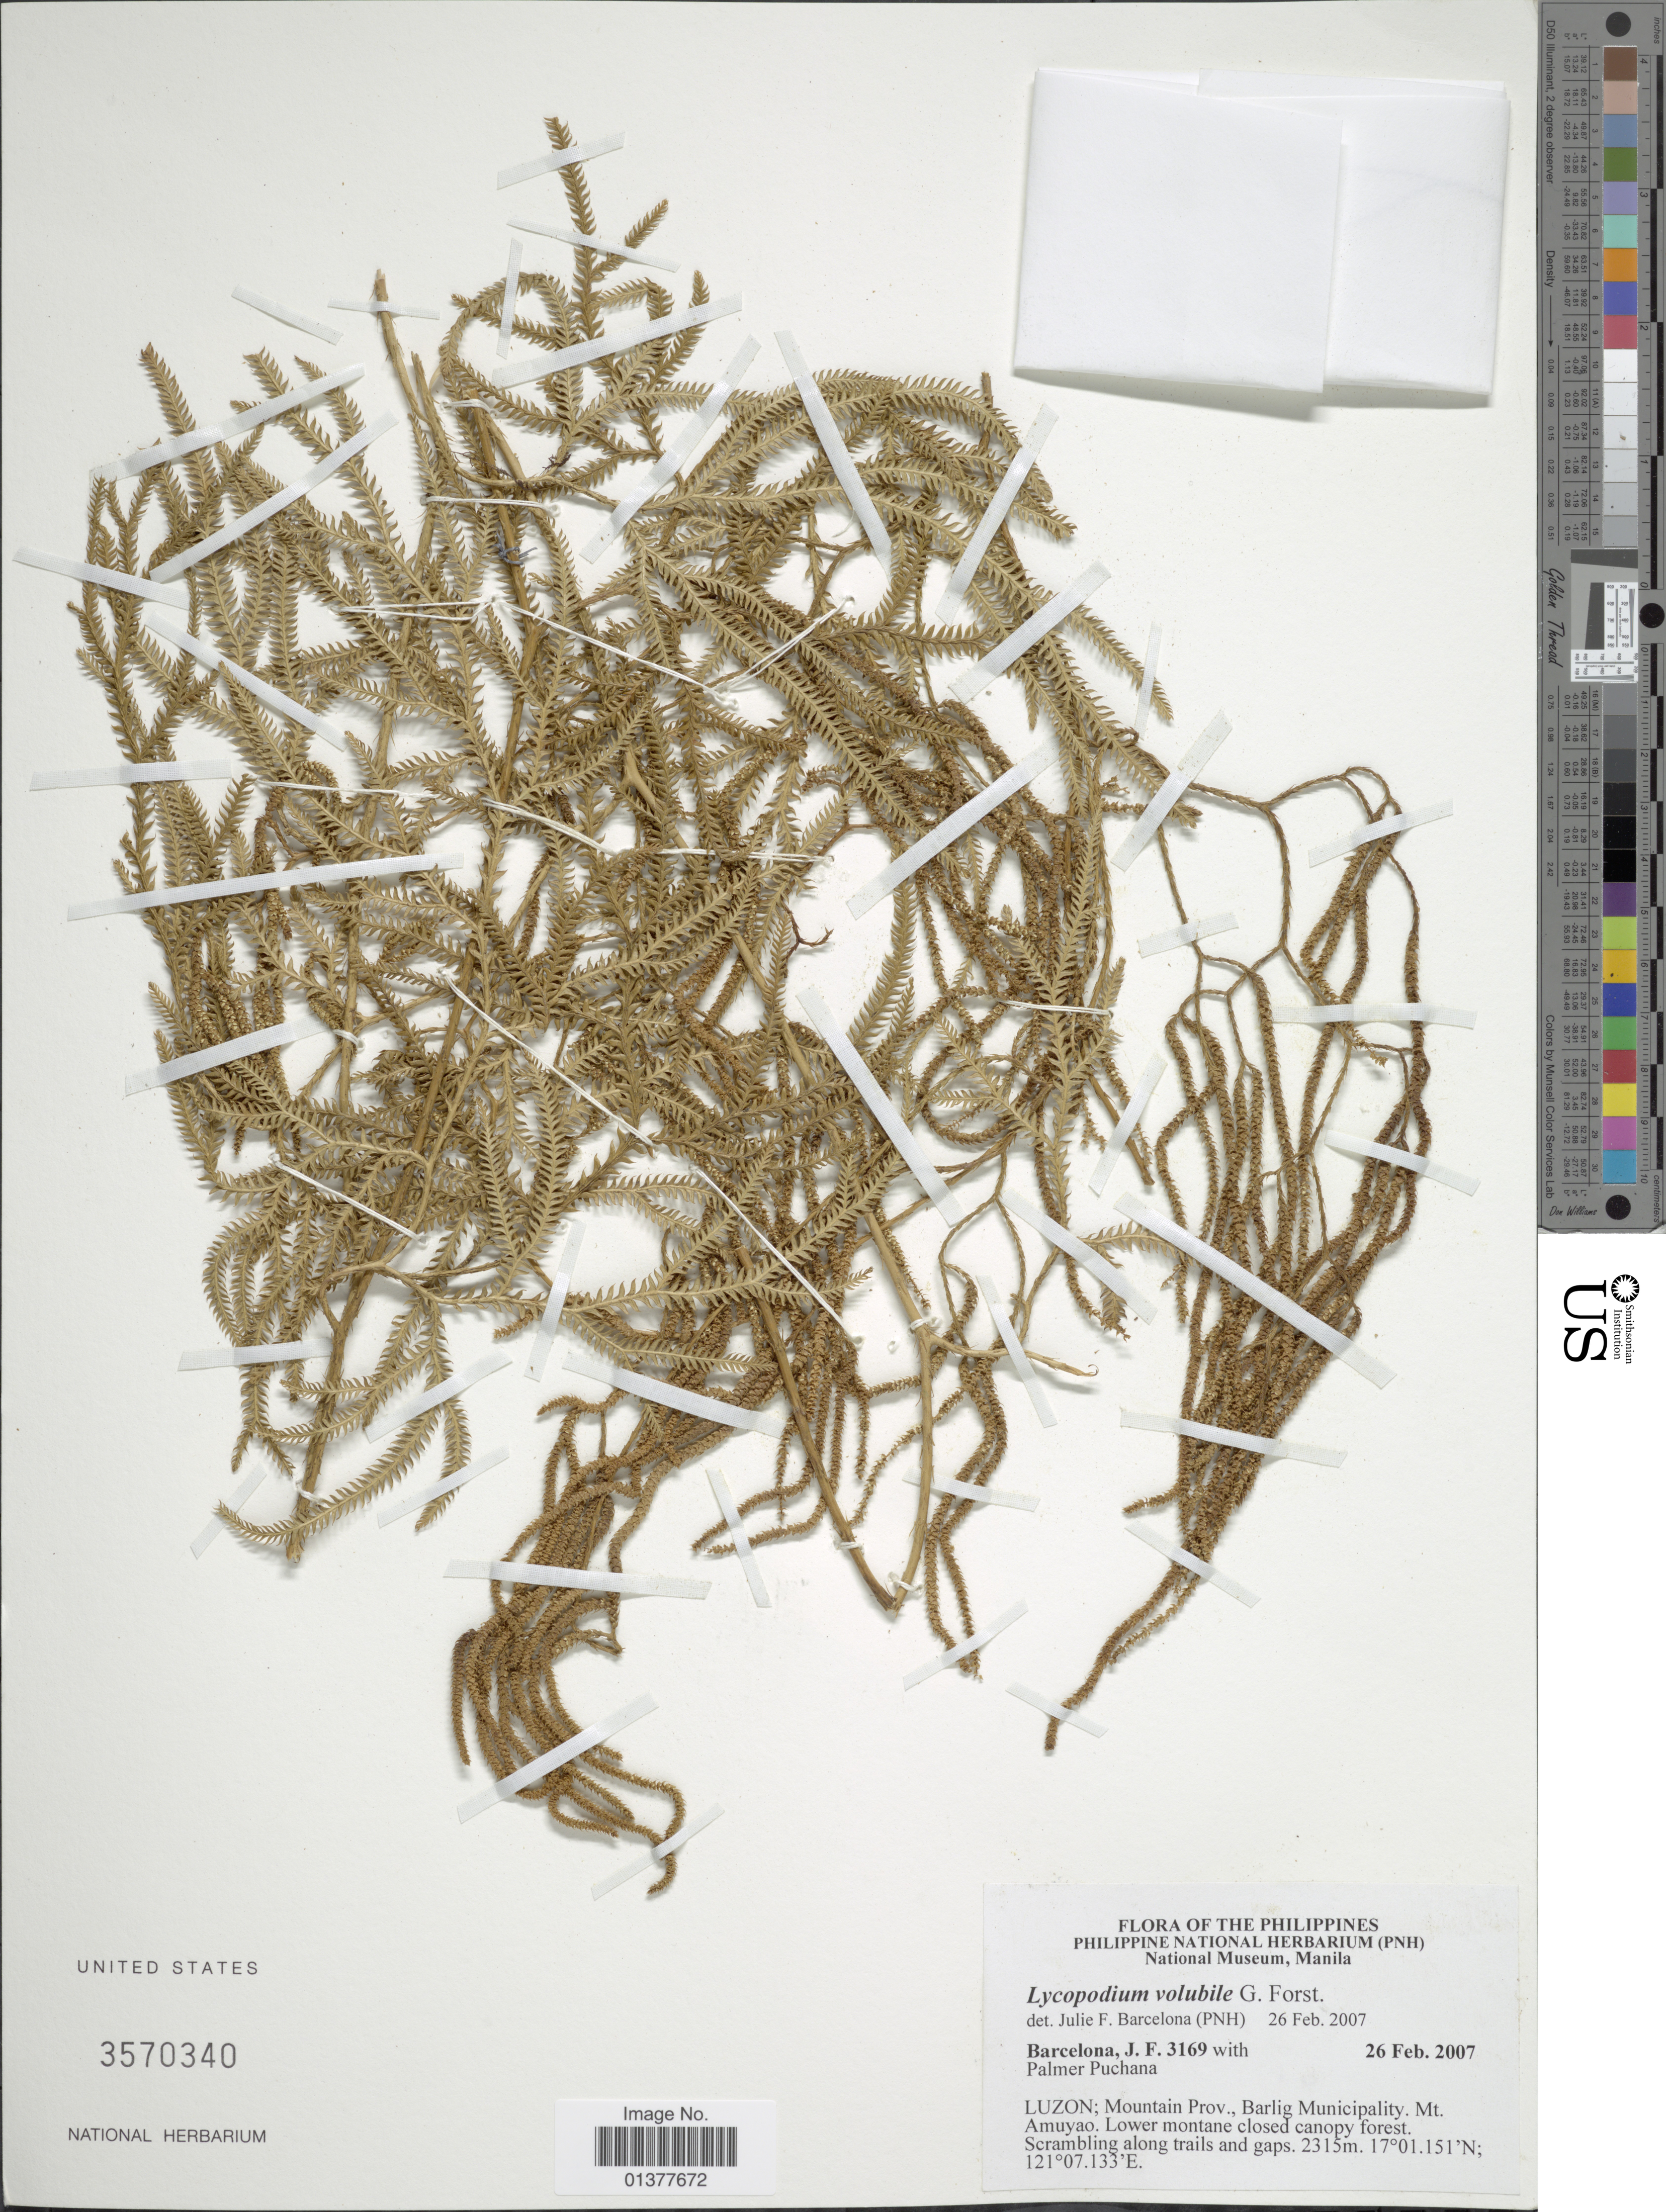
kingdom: Plantae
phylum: Tracheophyta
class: Lycopodiopsida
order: Lycopodiales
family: Lycopodiaceae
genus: Pseudodiphasium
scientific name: Pseudodiphasium volubile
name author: (G. Forst.) Holub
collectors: J. F. Barcelona & P. Puchana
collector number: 3169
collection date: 2007-02-26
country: Philippines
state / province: Central Luzon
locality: Mountain Prov., Barlig Municipality. Mt. Amyuao,lower montane closed canopy forest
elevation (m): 2315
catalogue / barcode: US 3570340